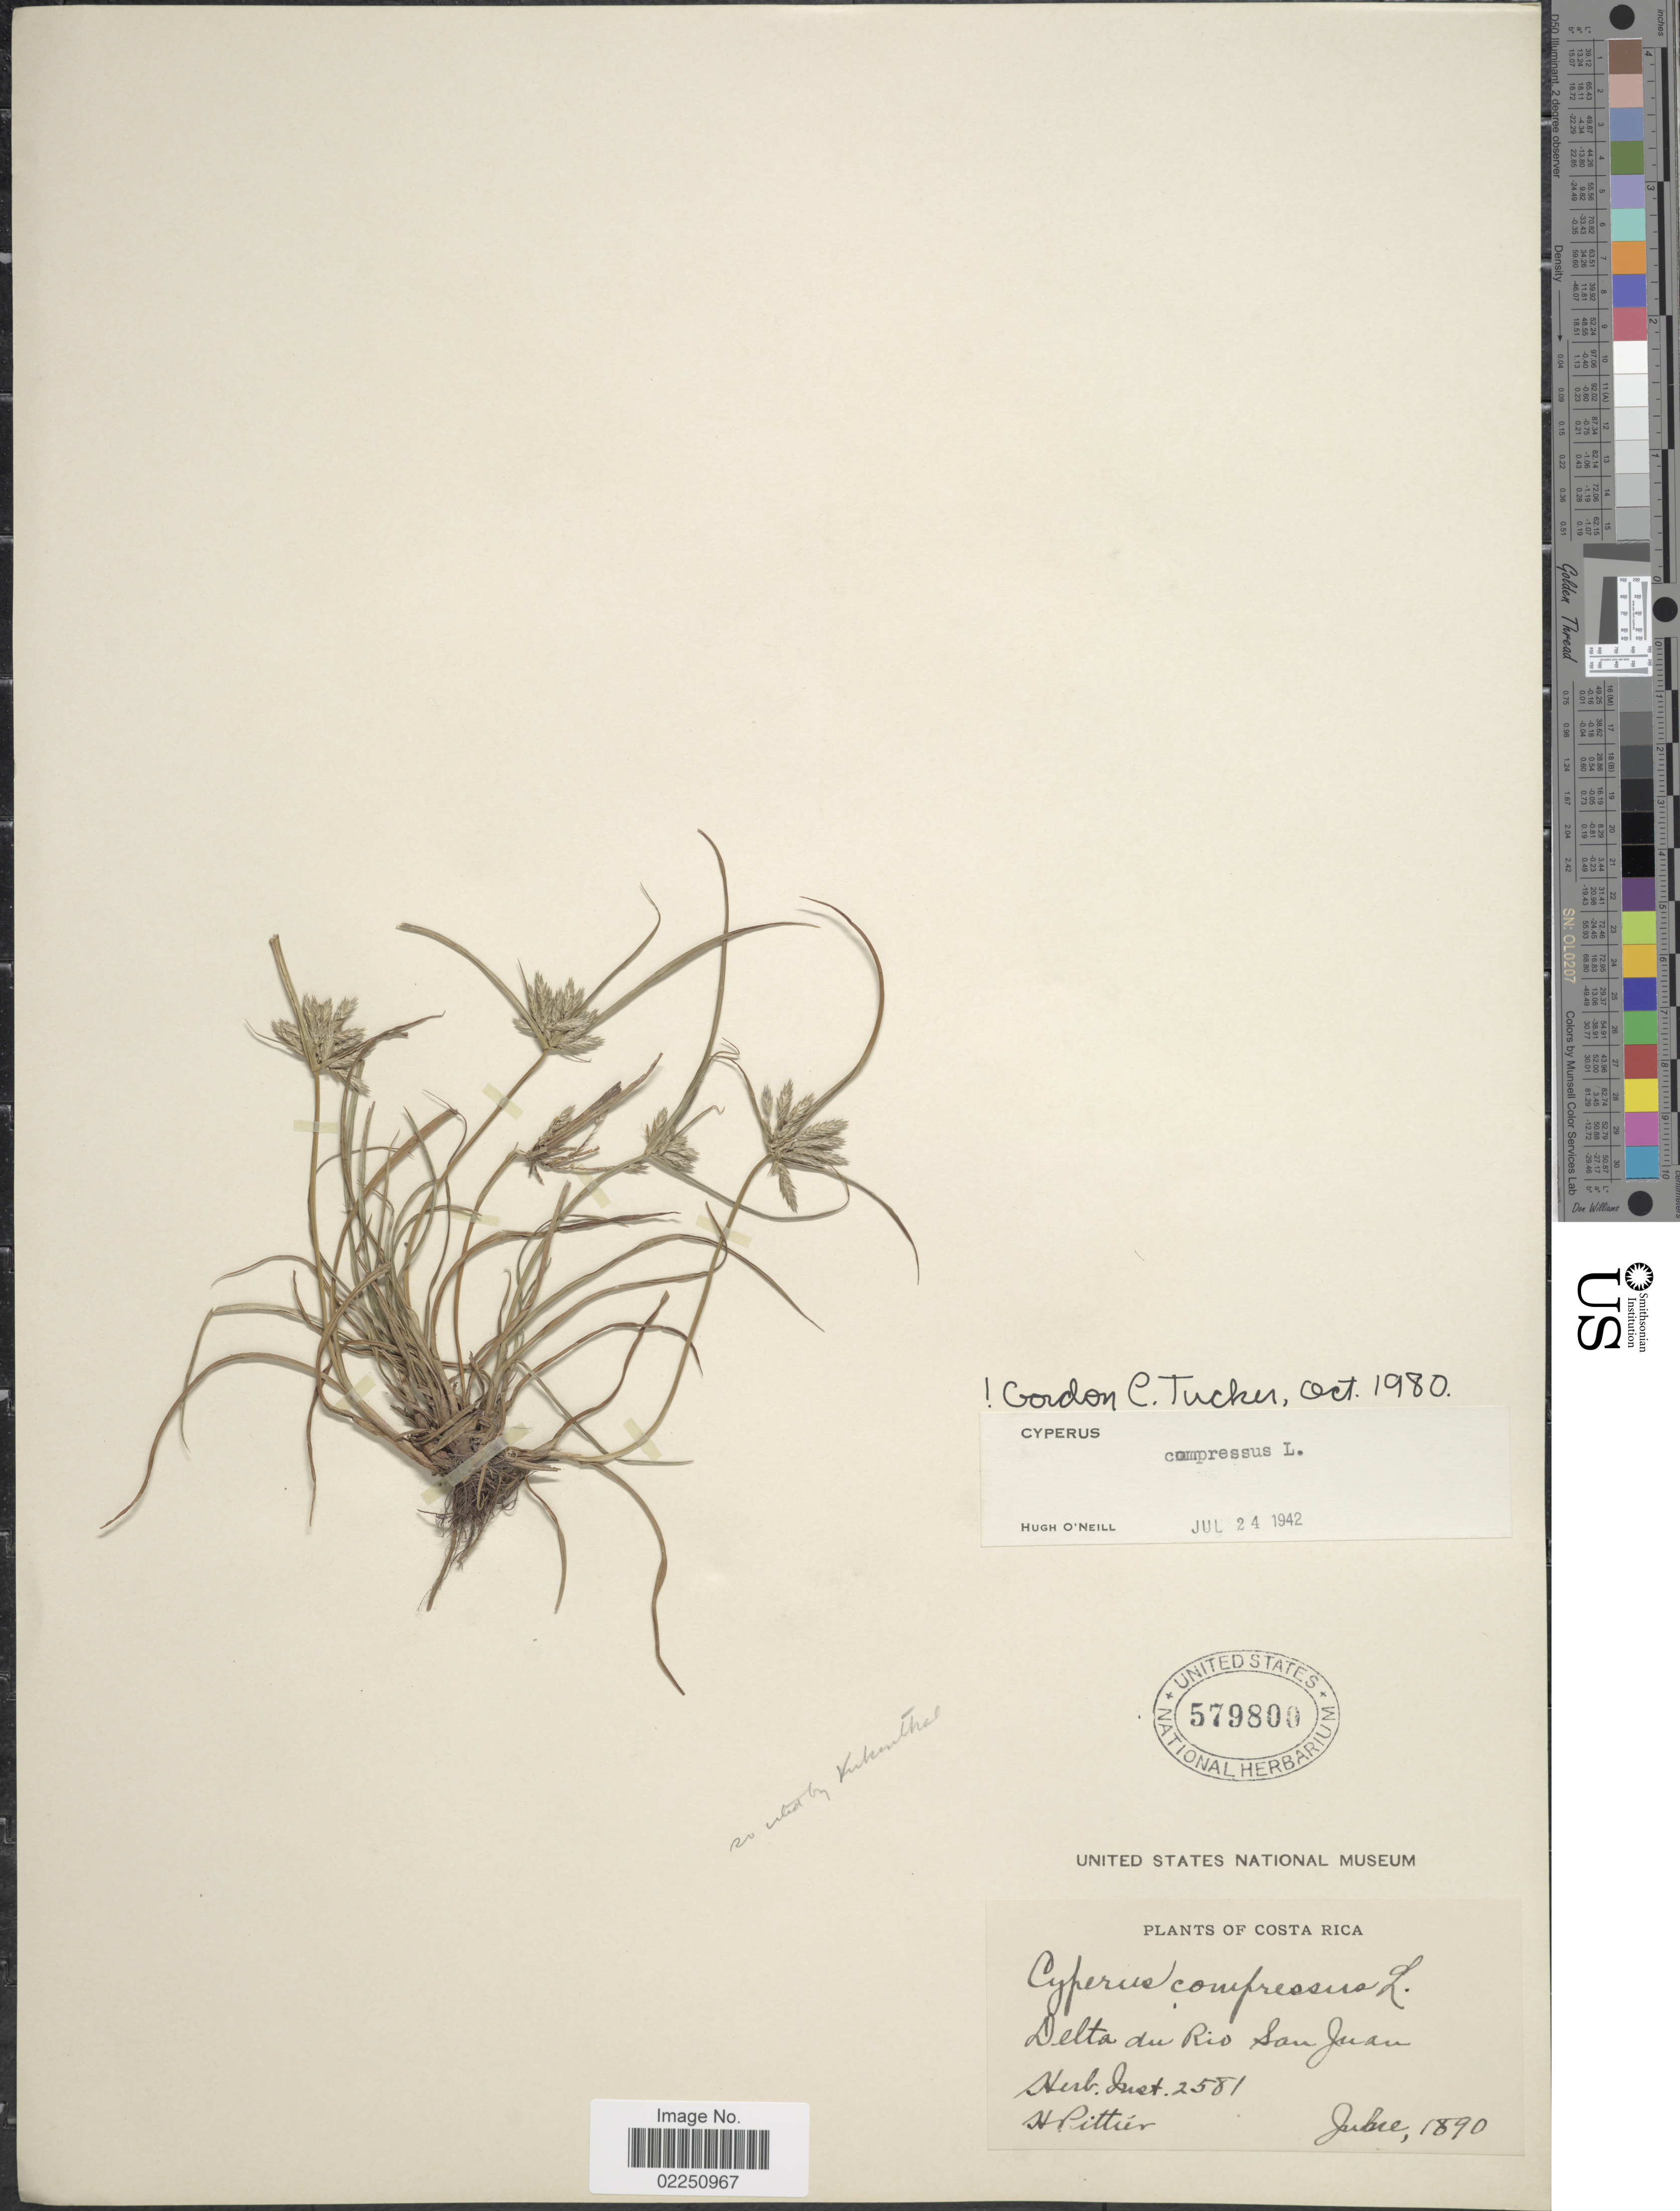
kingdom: Plantae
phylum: Tracheophyta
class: Liliopsida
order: Poales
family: Cyperaceae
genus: Cyperus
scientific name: Cyperus compressus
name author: L.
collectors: H. F. Pittier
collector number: Herb. Inst. 2581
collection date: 1890-06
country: Costa Rica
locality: Delta du Rio San Juan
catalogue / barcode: US 579800